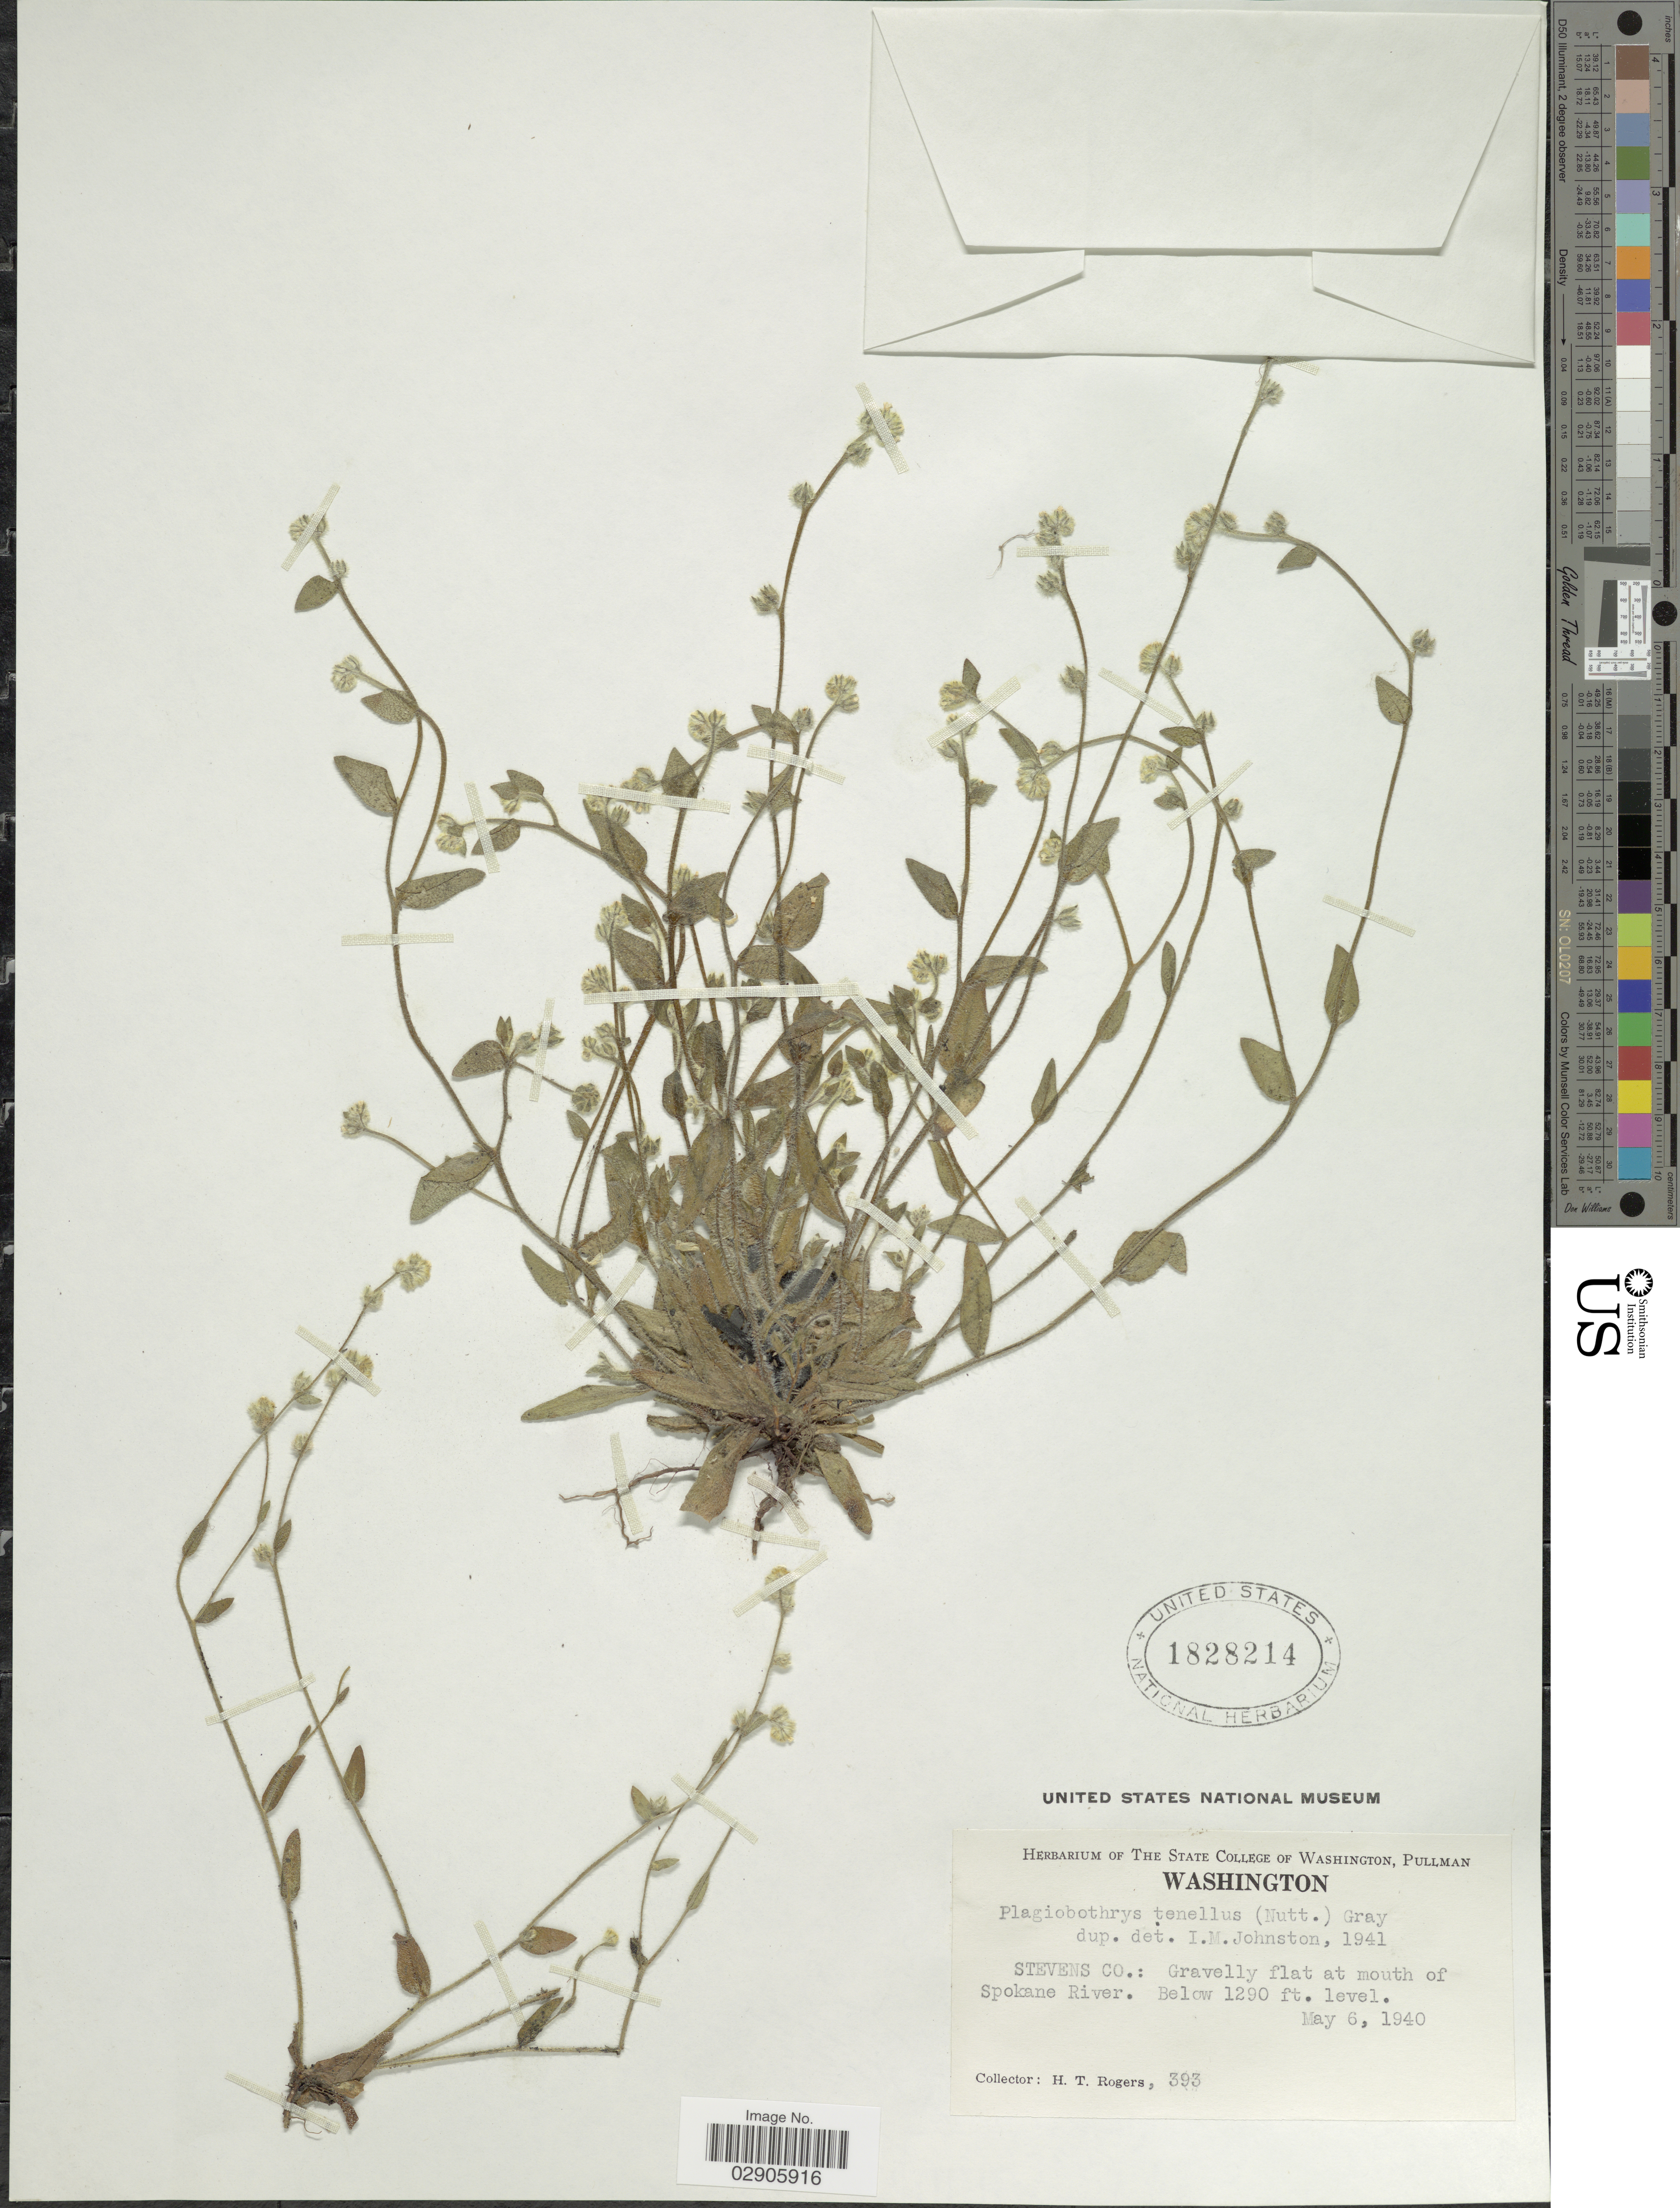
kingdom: Plantae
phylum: Tracheophyta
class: Magnoliopsida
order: Boraginales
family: Boraginaceae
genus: Plagiobothrys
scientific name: Plagiobothrys tenellus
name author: (Nutt.) A. Gray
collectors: H. Rogers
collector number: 393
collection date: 1940-05-06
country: United States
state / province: Washington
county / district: Spokane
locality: Stevens Co.: Gravelly flat at mouth of Spokane River.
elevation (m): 393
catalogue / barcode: US 1828214